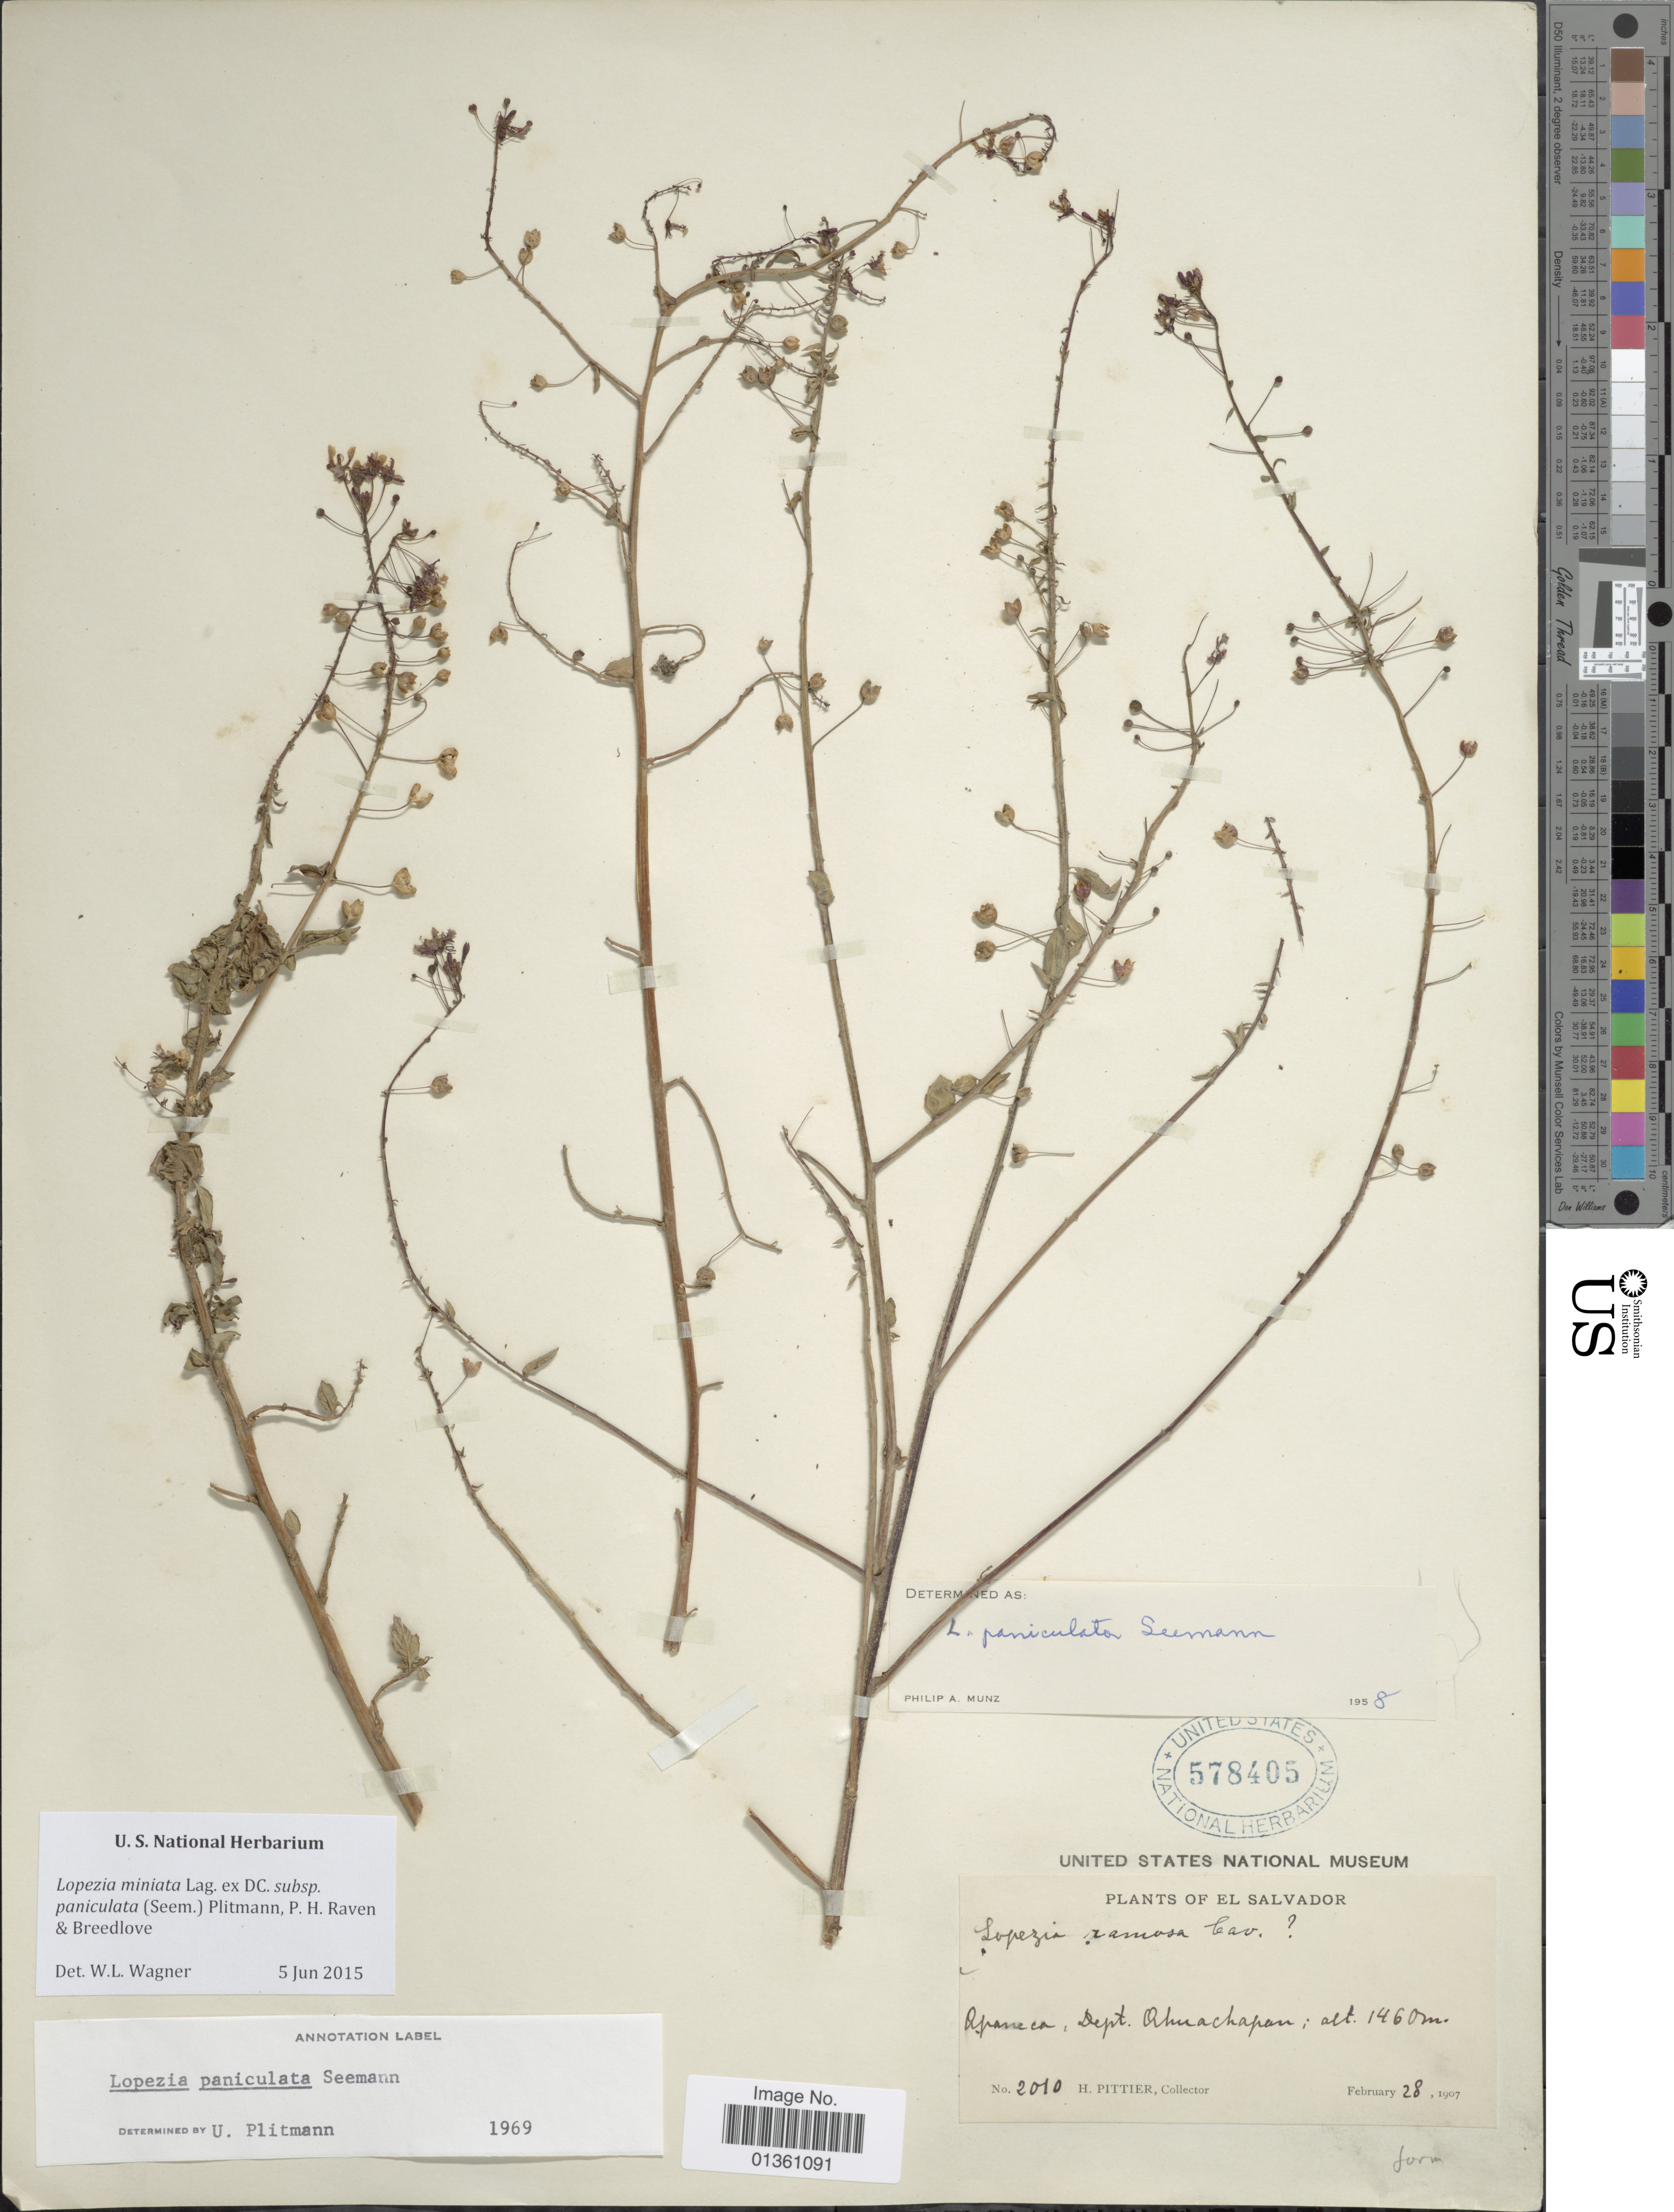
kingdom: Plantae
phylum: Tracheophyta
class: Magnoliopsida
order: Myrtales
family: Onagraceae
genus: Lopezia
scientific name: Lopezia miniata subsp. paniculata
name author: (Seem.) Plitmann et al.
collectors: H. F. Pittier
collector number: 2010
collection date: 1907-02-28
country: El Salvador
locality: Apaneca, Dept. Ahuachapan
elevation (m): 1460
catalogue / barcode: US 578405